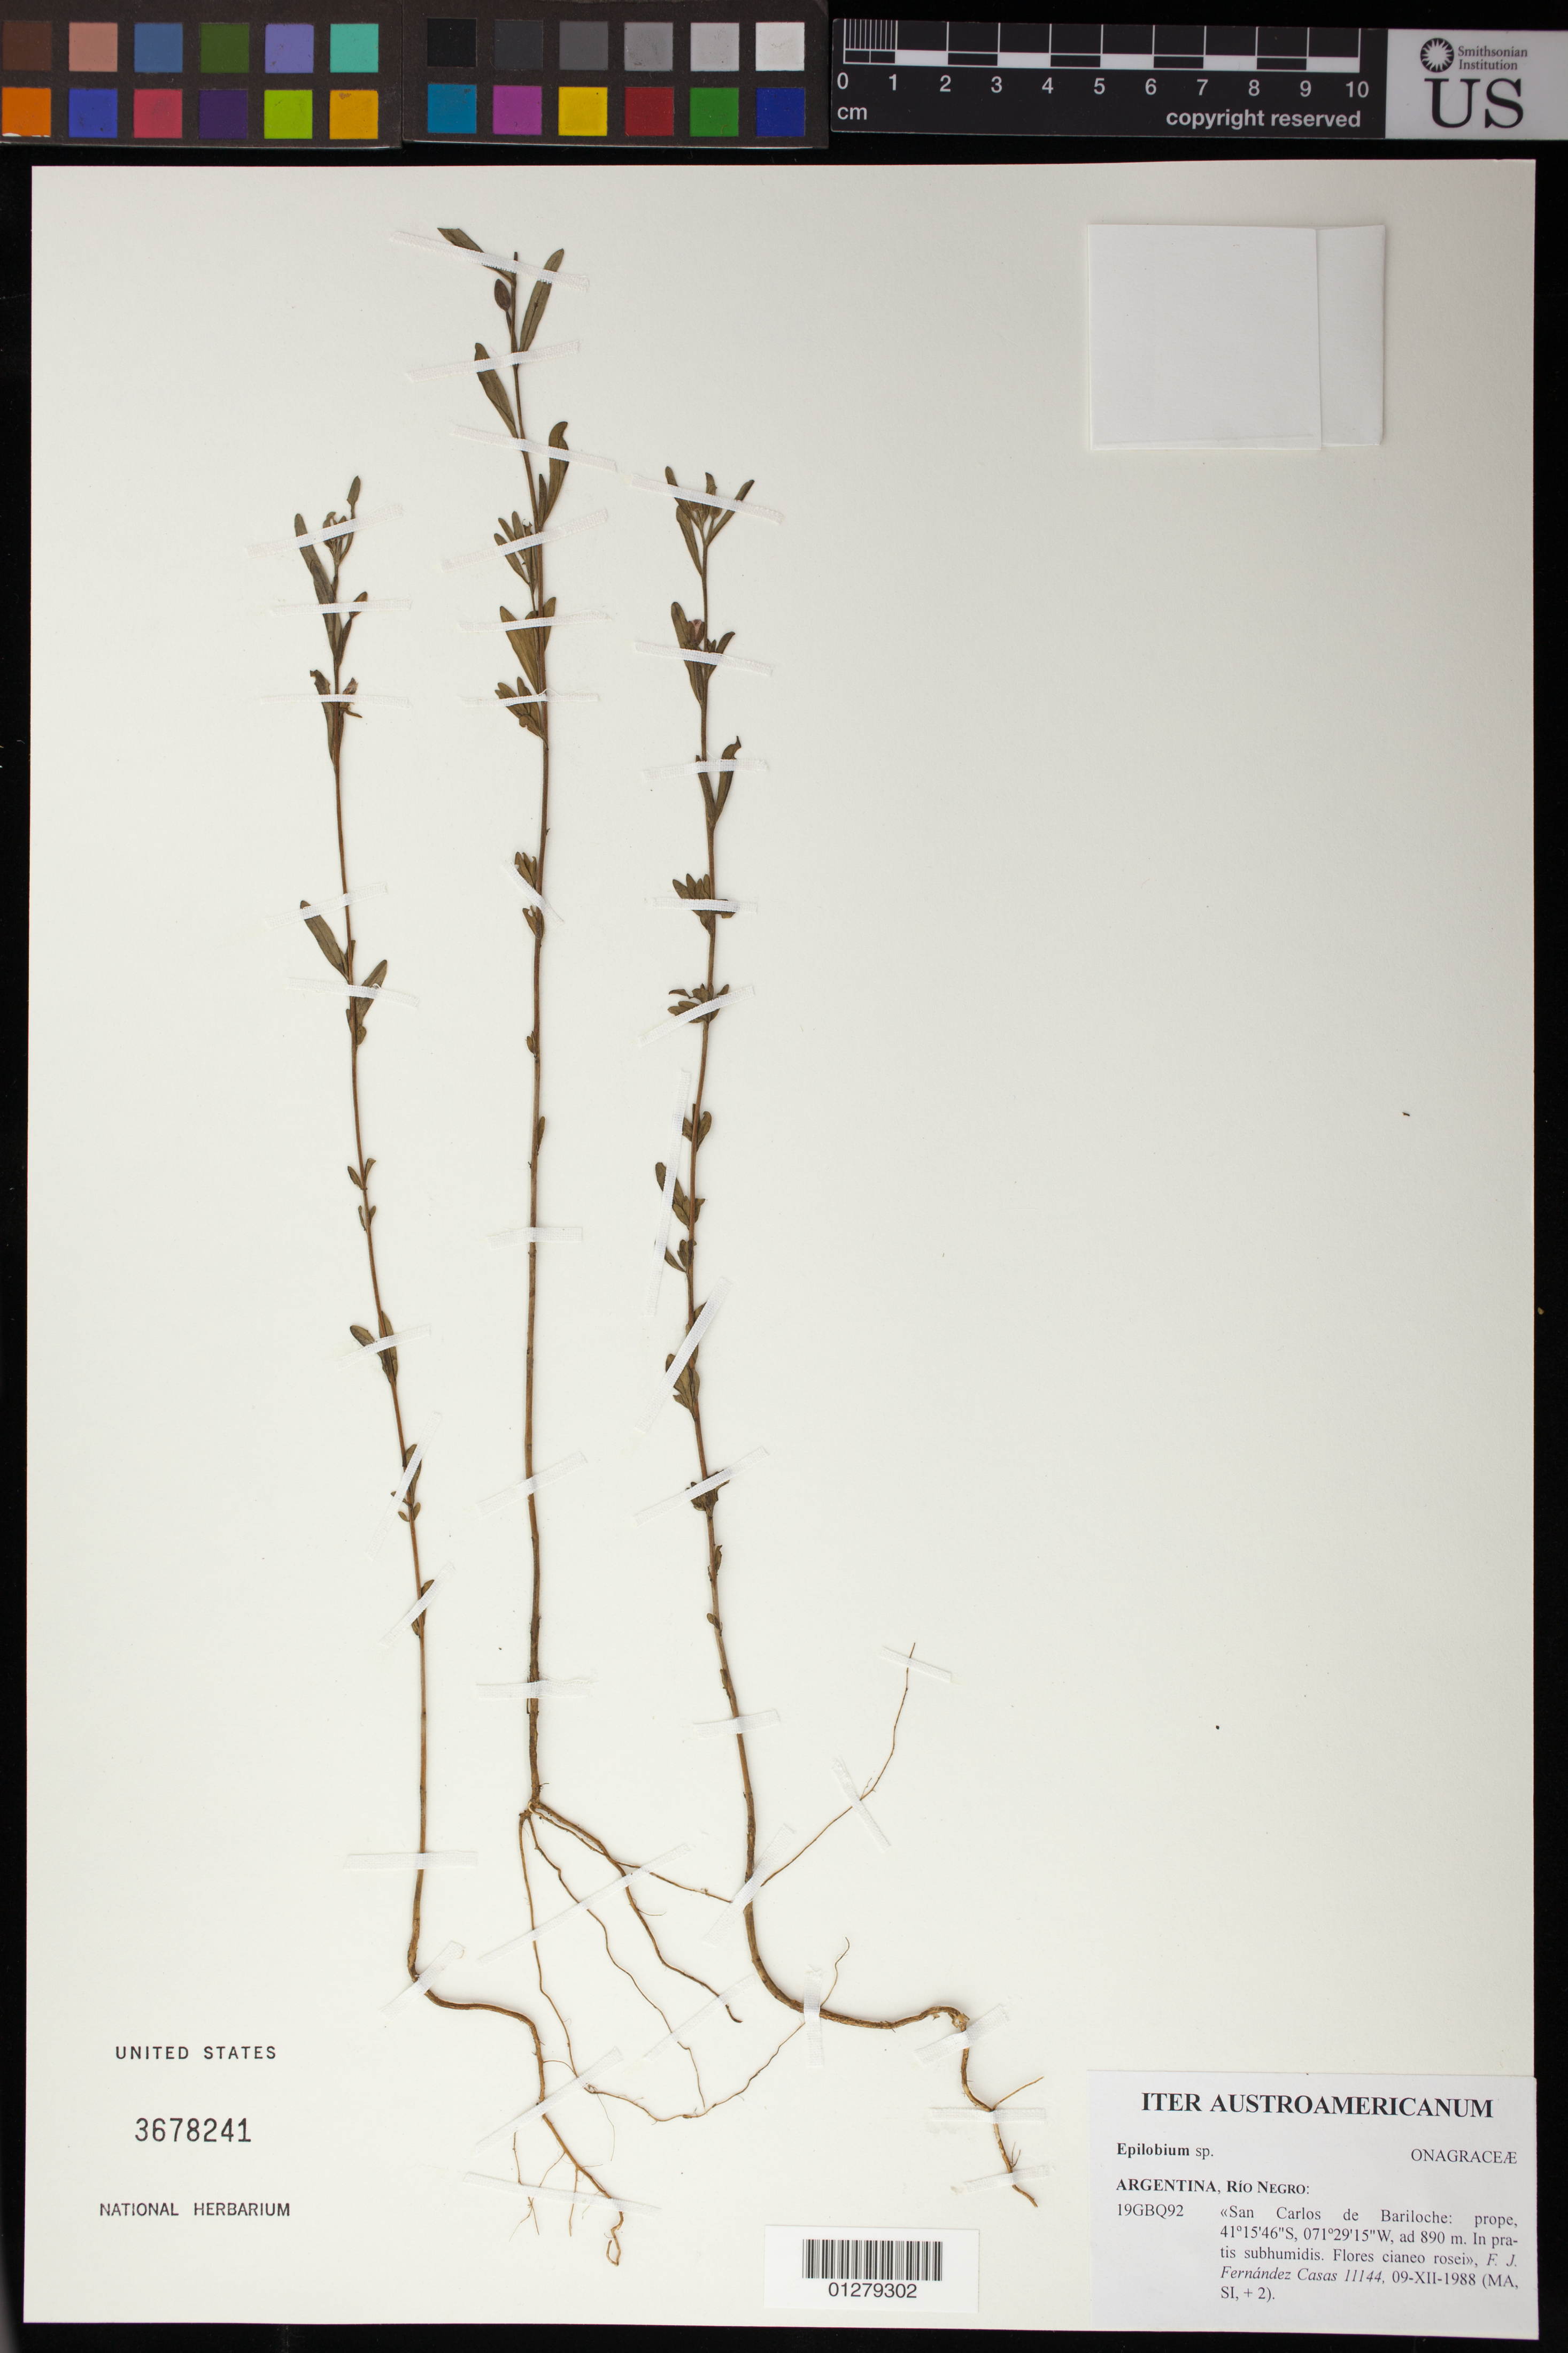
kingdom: Plantae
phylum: Tracheophyta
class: Magnoliopsida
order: Myrtales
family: Onagraceae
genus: Epilobium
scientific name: Epilobium sp.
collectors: F. J. Fernández Casas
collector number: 11144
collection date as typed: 09-XII-1988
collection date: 1988-12-09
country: Argentina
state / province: Río Negro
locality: San Carlos de Bariloche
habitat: Pratis subhumidis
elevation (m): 890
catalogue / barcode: US 3678241